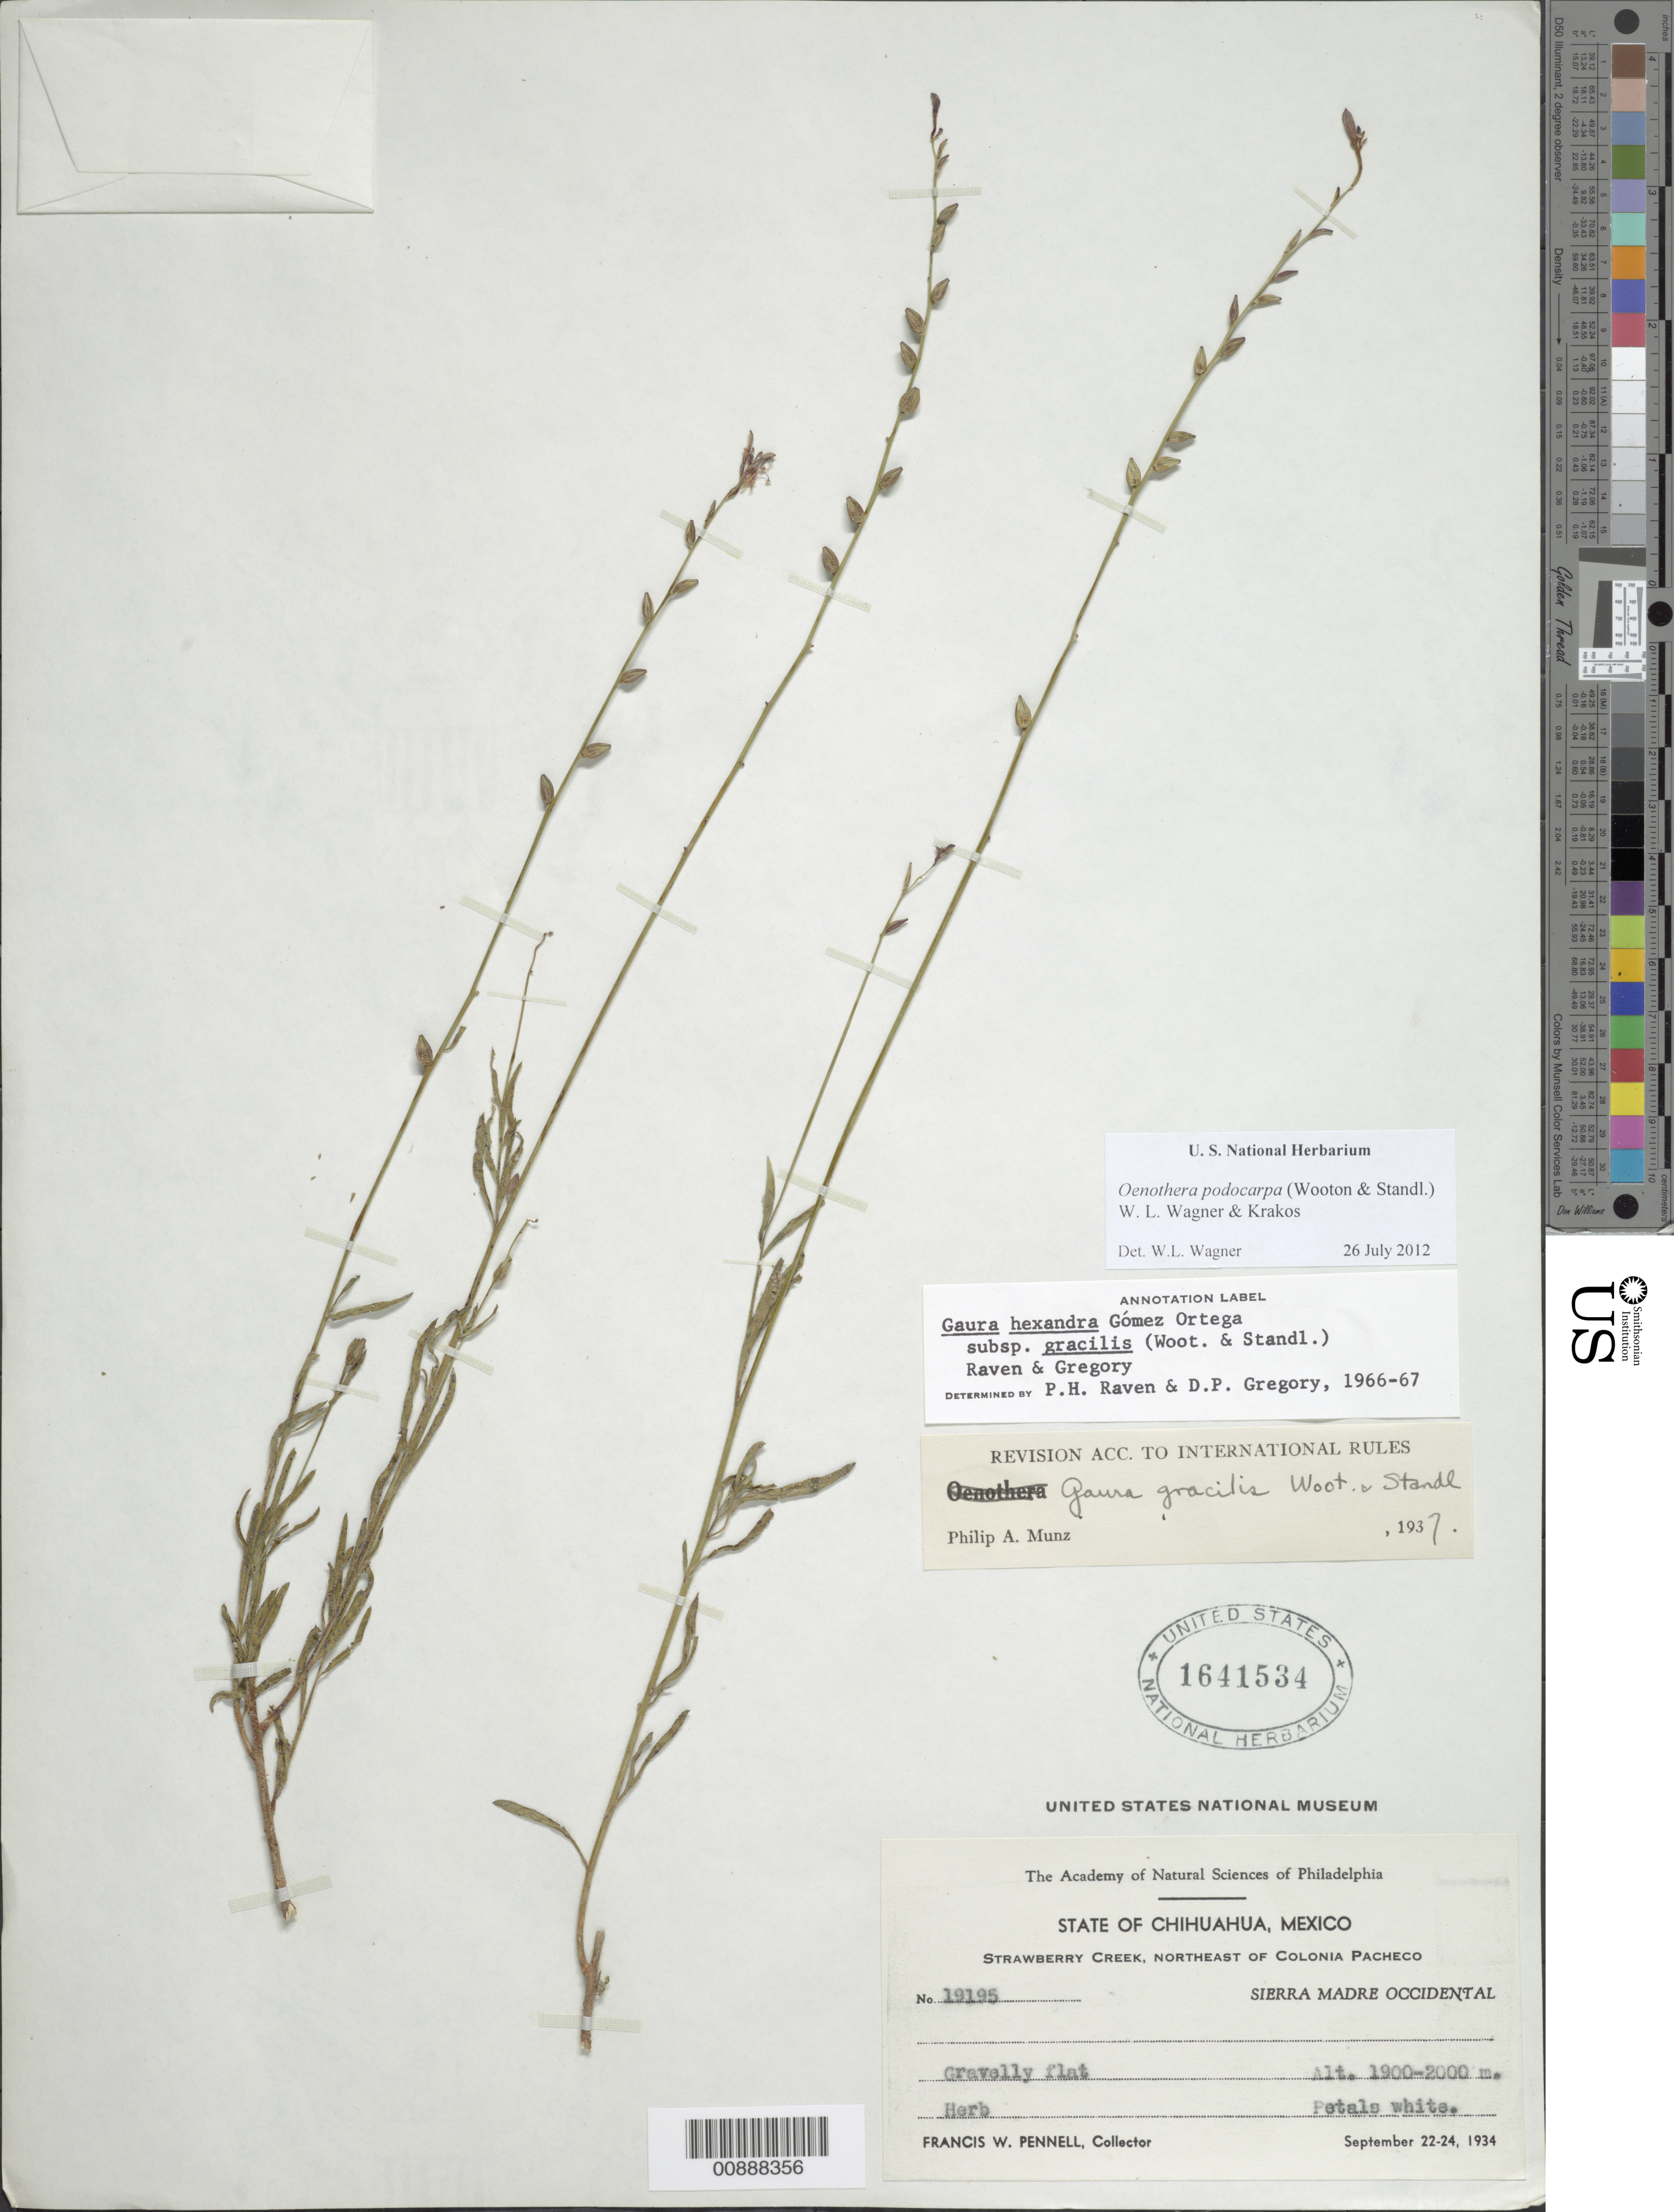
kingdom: Plantae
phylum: Tracheophyta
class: Magnoliopsida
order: Myrtales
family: Onagraceae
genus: Oenothera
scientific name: Oenothera podocarpa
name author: (Wooton & Standl.) Krakos & W.L. Wagner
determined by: Wagner, W. L., (BOT), Smithsonian Institution - National Museum of Natural History (UNITED STATES)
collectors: F. W. Pennell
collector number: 19195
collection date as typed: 22 Sep 1934 to 24 Sep 1934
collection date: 1934-09-22/1934-09-24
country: Mexico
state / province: Chihuahua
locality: Strawberry Creek, northeast of Colonia Pacheco. Sierra Madre Occidental, Chihuahua.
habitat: Gravelly flat.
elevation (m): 2000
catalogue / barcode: US 1641534